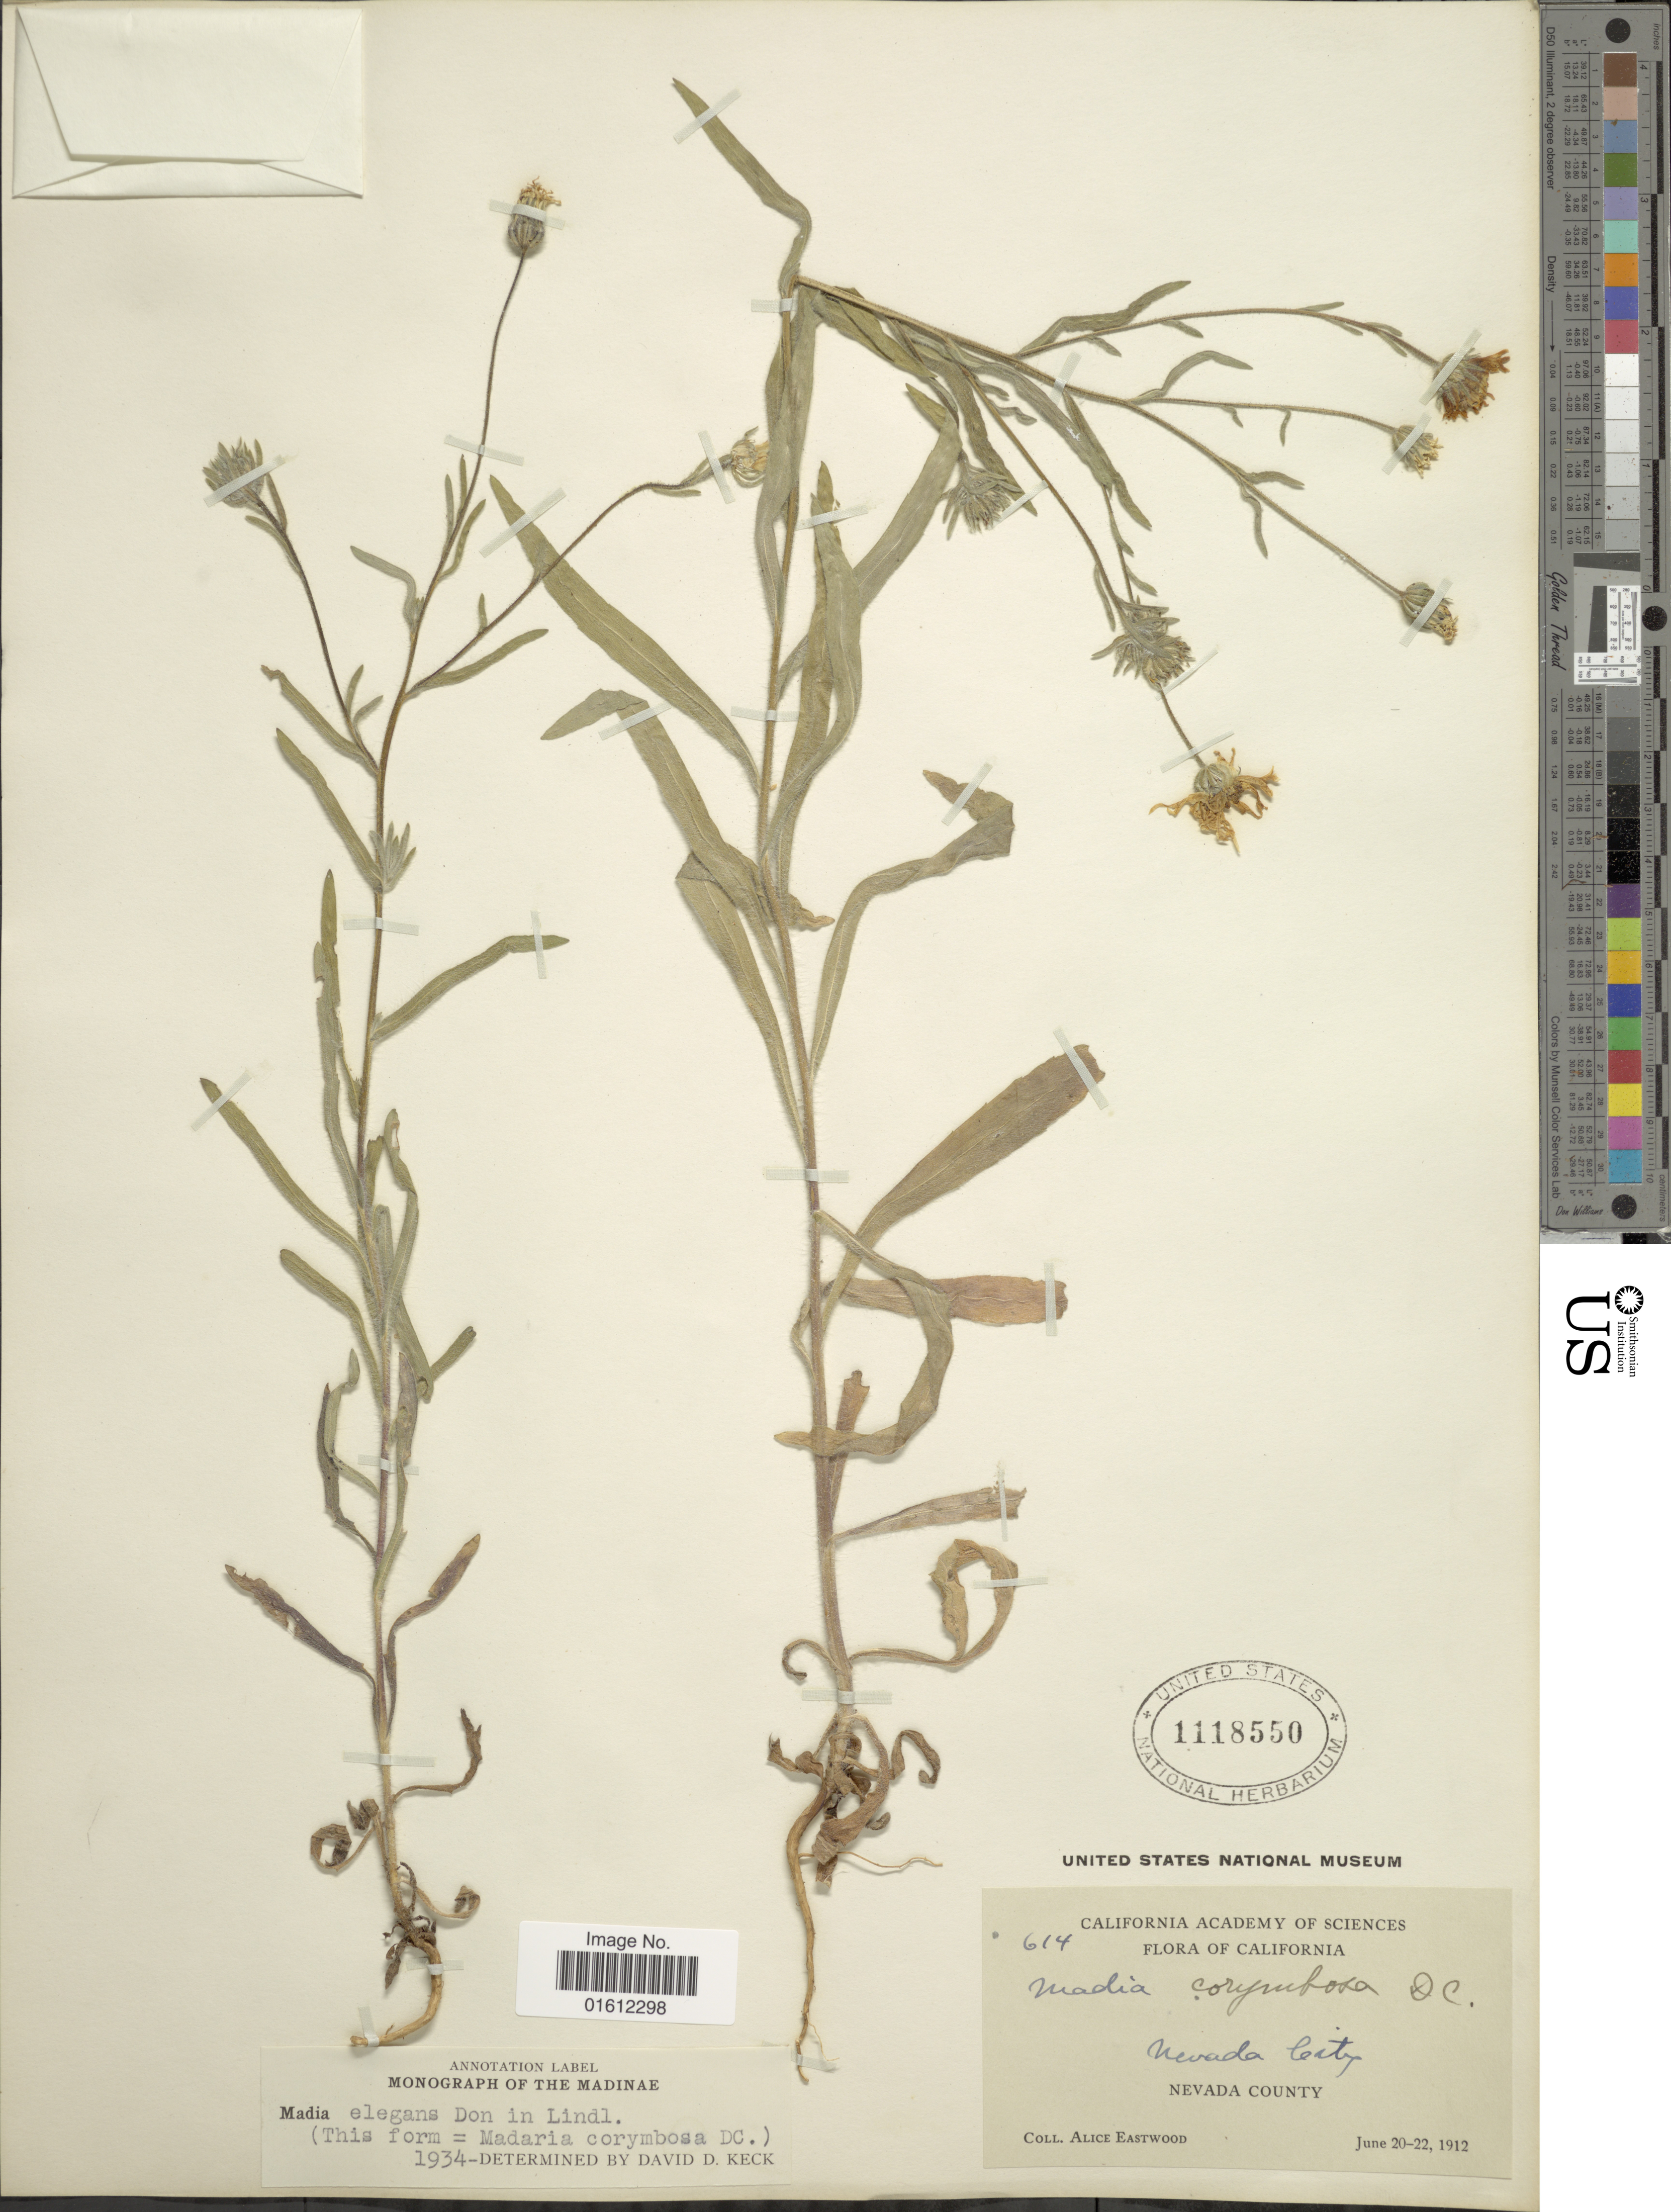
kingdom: Plantae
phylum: Tracheophyta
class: Magnoliopsida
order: Asterales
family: Asteraceae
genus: Madia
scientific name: Madia elegans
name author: D. Don ex Lindl.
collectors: A. Eastwood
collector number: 614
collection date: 1912-06-20/1912-06-22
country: United States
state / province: Nevada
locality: California, Nevada City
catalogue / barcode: US 111850